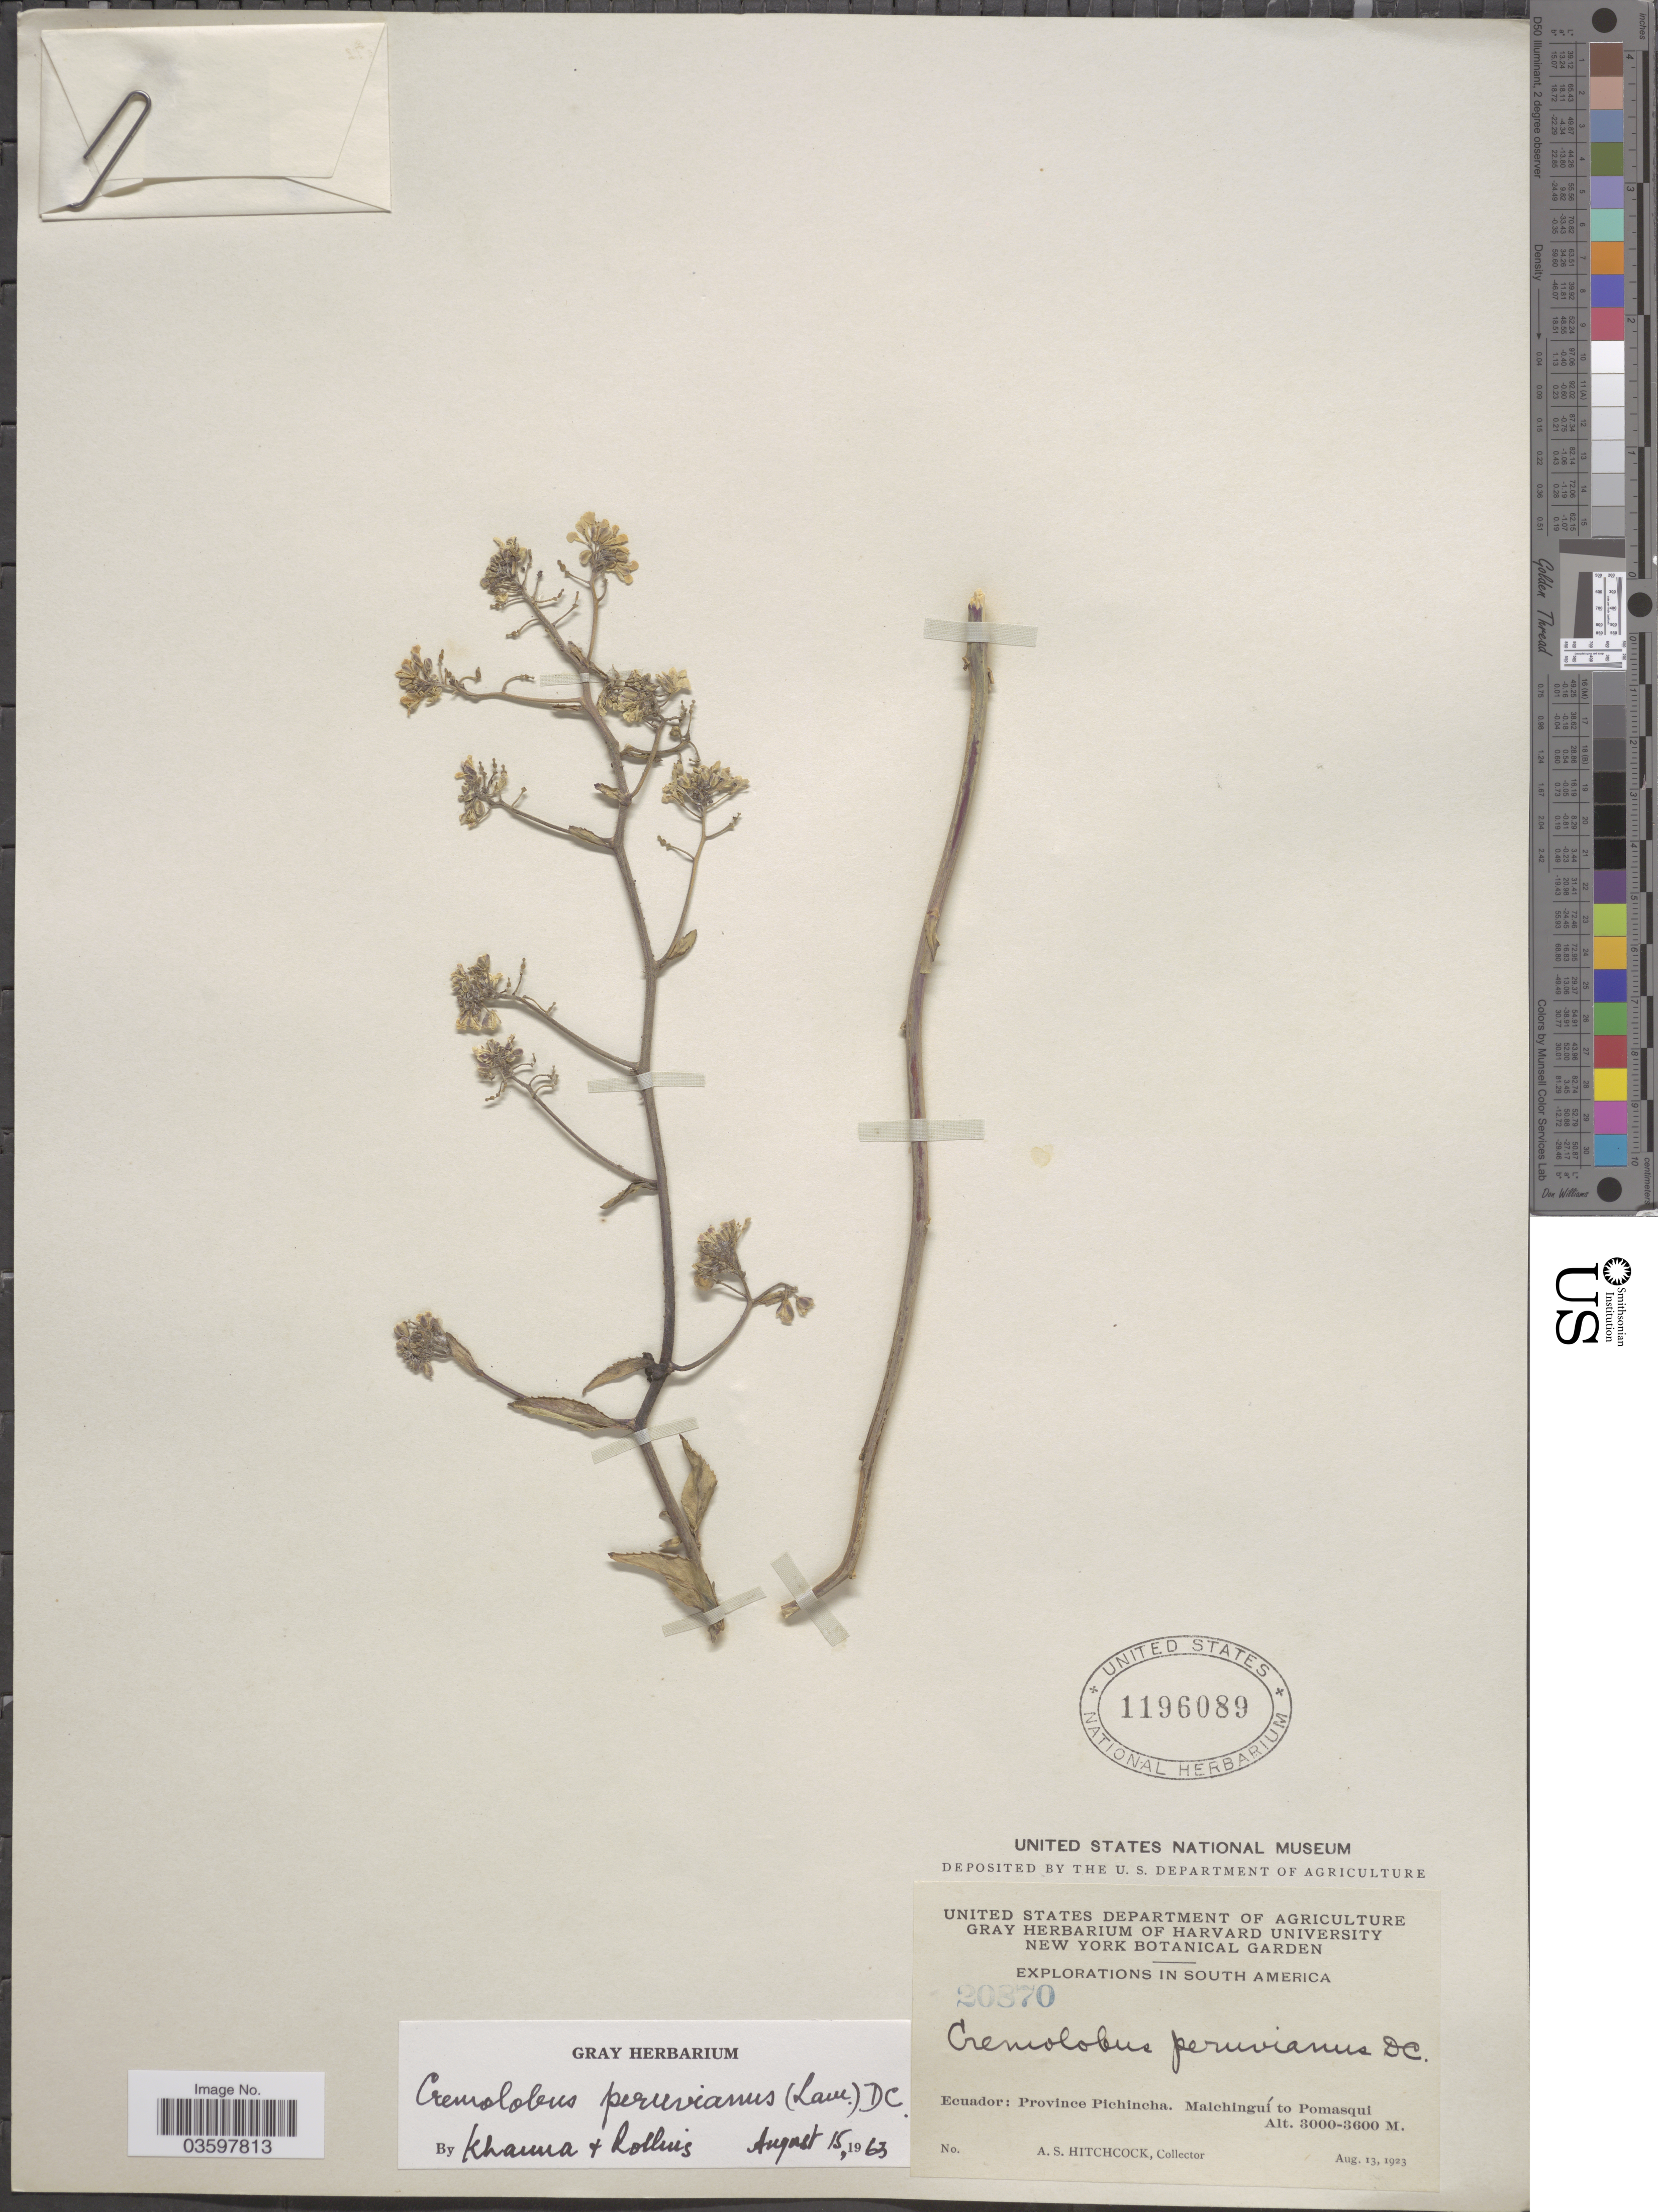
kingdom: Plantae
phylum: Tracheophyta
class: Magnoliopsida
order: Brassicales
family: Brassicaceae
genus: Cremolobus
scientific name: Cremolobus peruvianus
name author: (Lam.) DC.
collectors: A. S. Hitchcock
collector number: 20370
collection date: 1923-08-13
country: Ecuador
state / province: Pichincha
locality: Malchinguí to Pomasqui.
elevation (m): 3000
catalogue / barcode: US 1196089